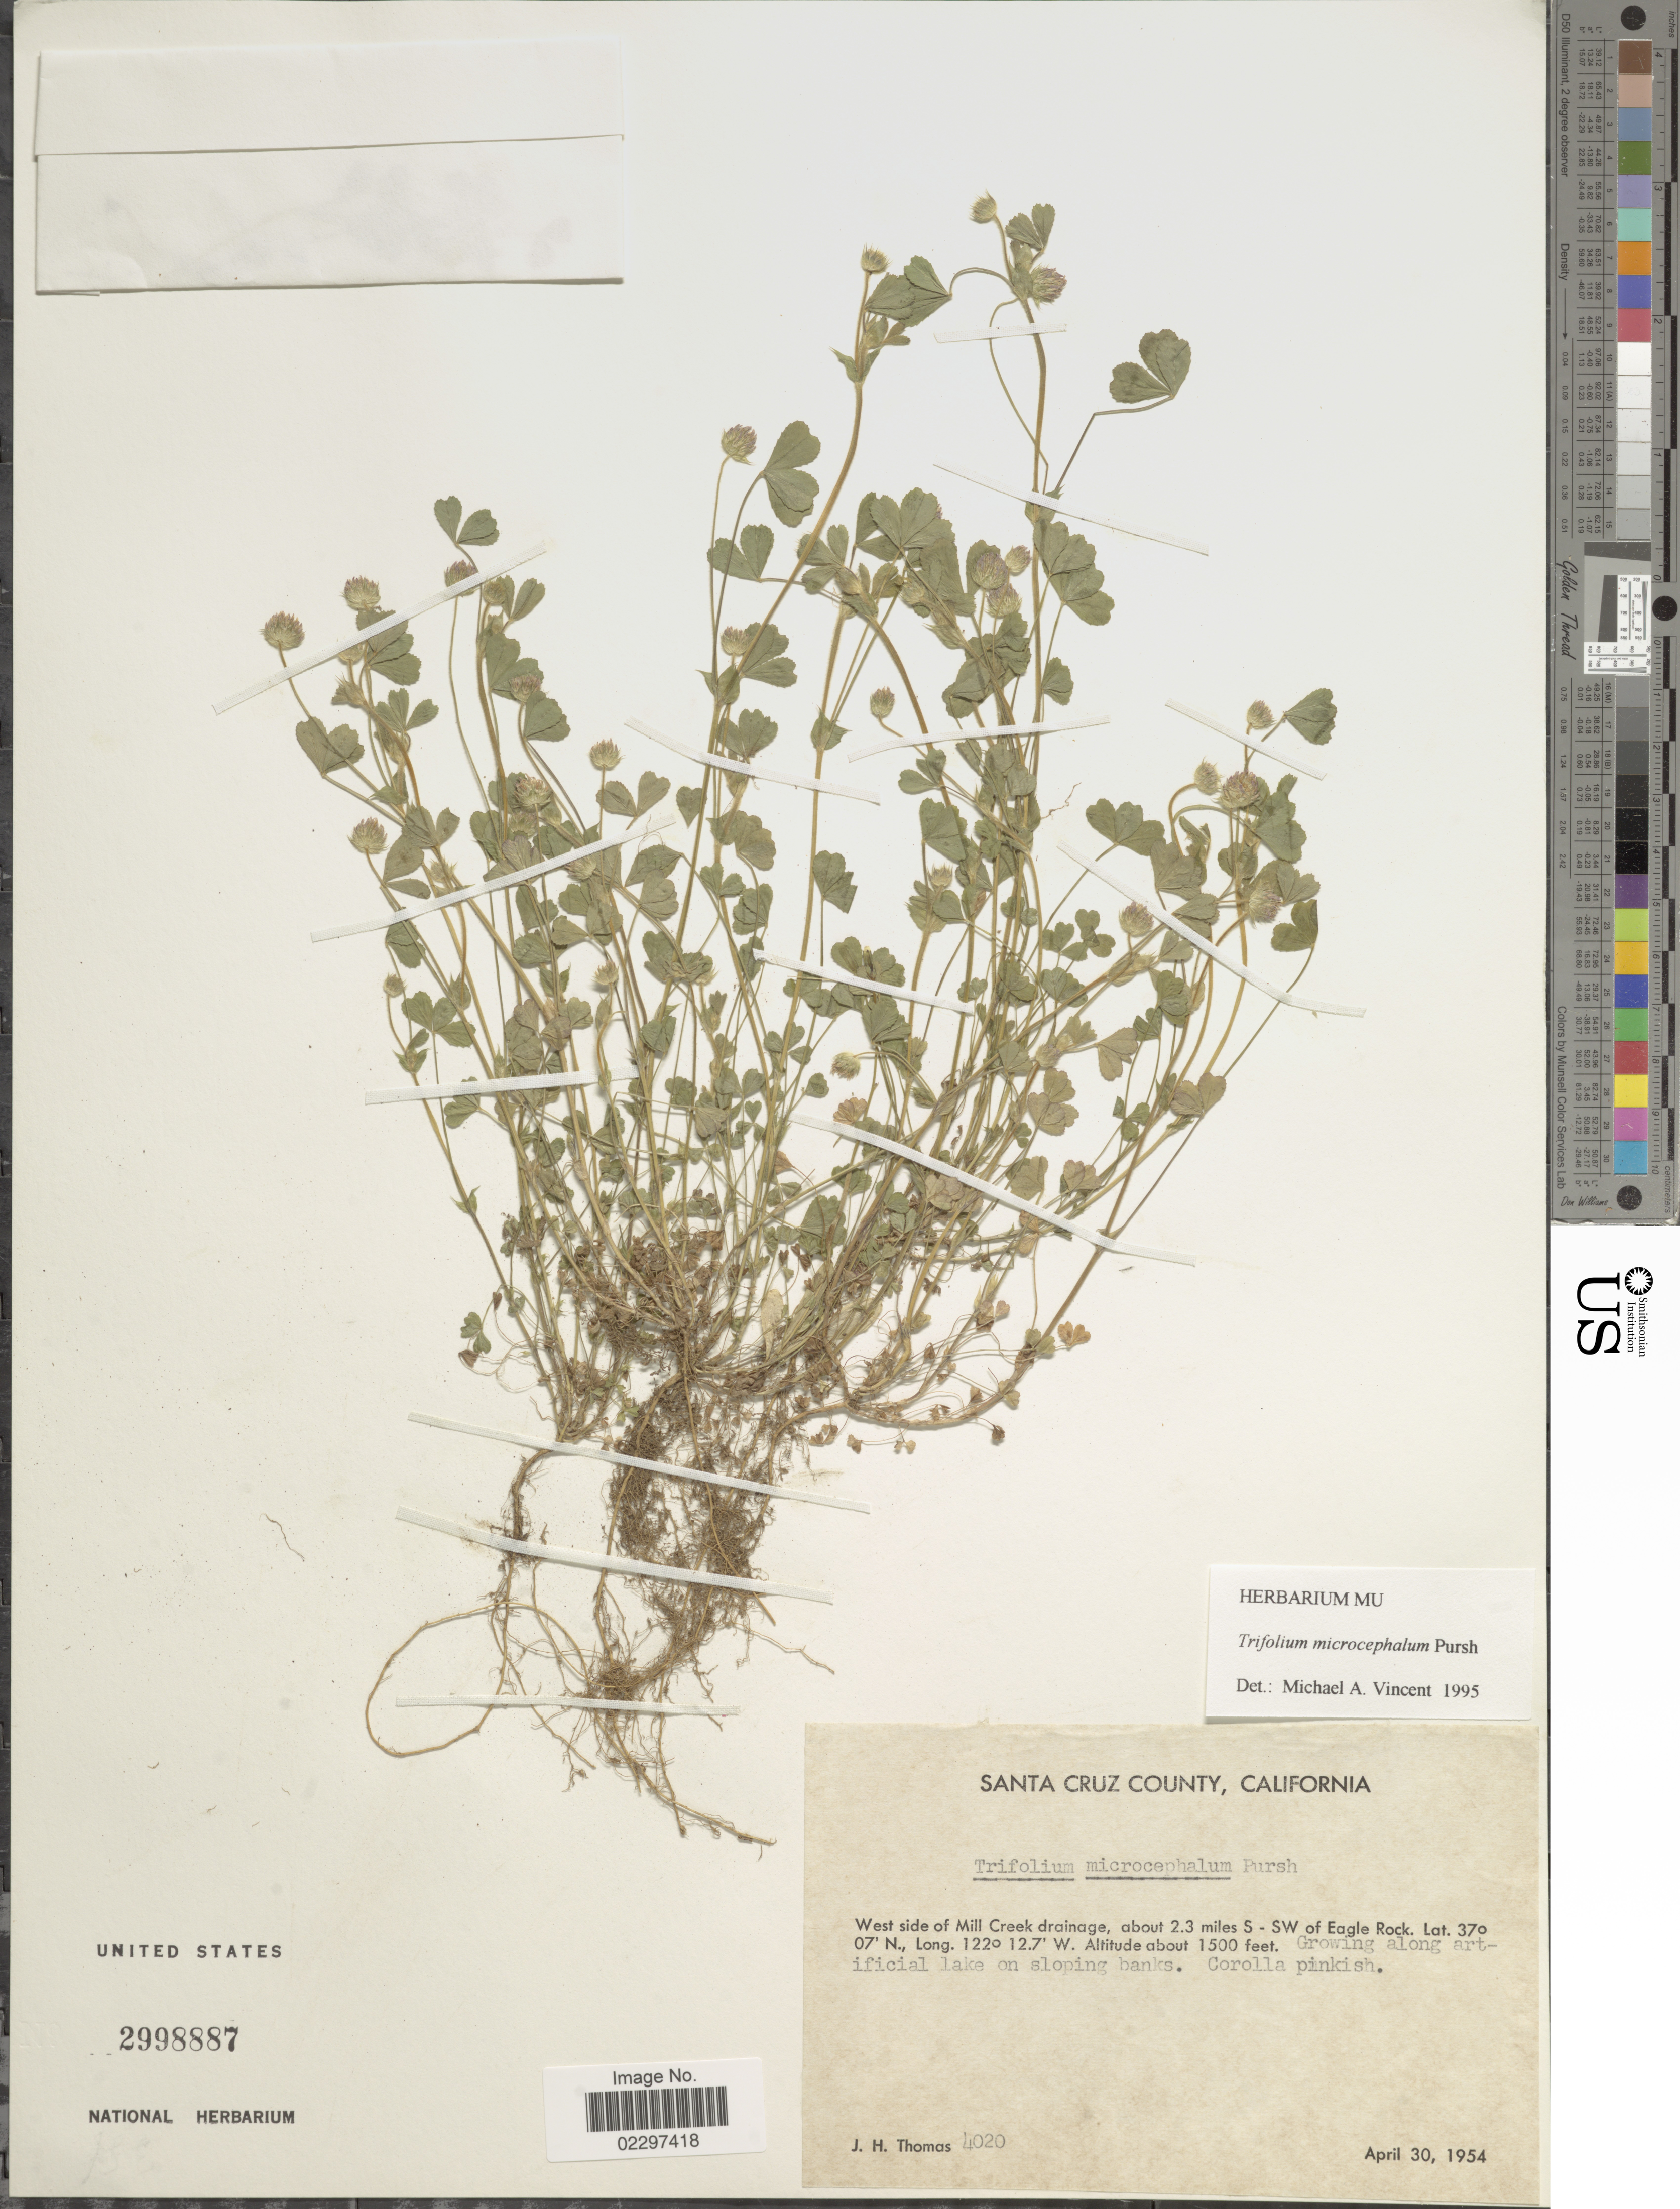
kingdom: Plantae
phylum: Tracheophyta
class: Magnoliopsida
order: Fabales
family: Fabaceae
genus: Trifolium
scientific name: Trifolium microcephalum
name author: Pursh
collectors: J. H. Thomas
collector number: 4020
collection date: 1954-04-30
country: United States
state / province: California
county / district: Santa Cruz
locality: Santa Cruz County. West side of Mill Creek drainage, about 2.3 miles S - SW of Eagle Rock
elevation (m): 457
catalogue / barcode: US 2998887